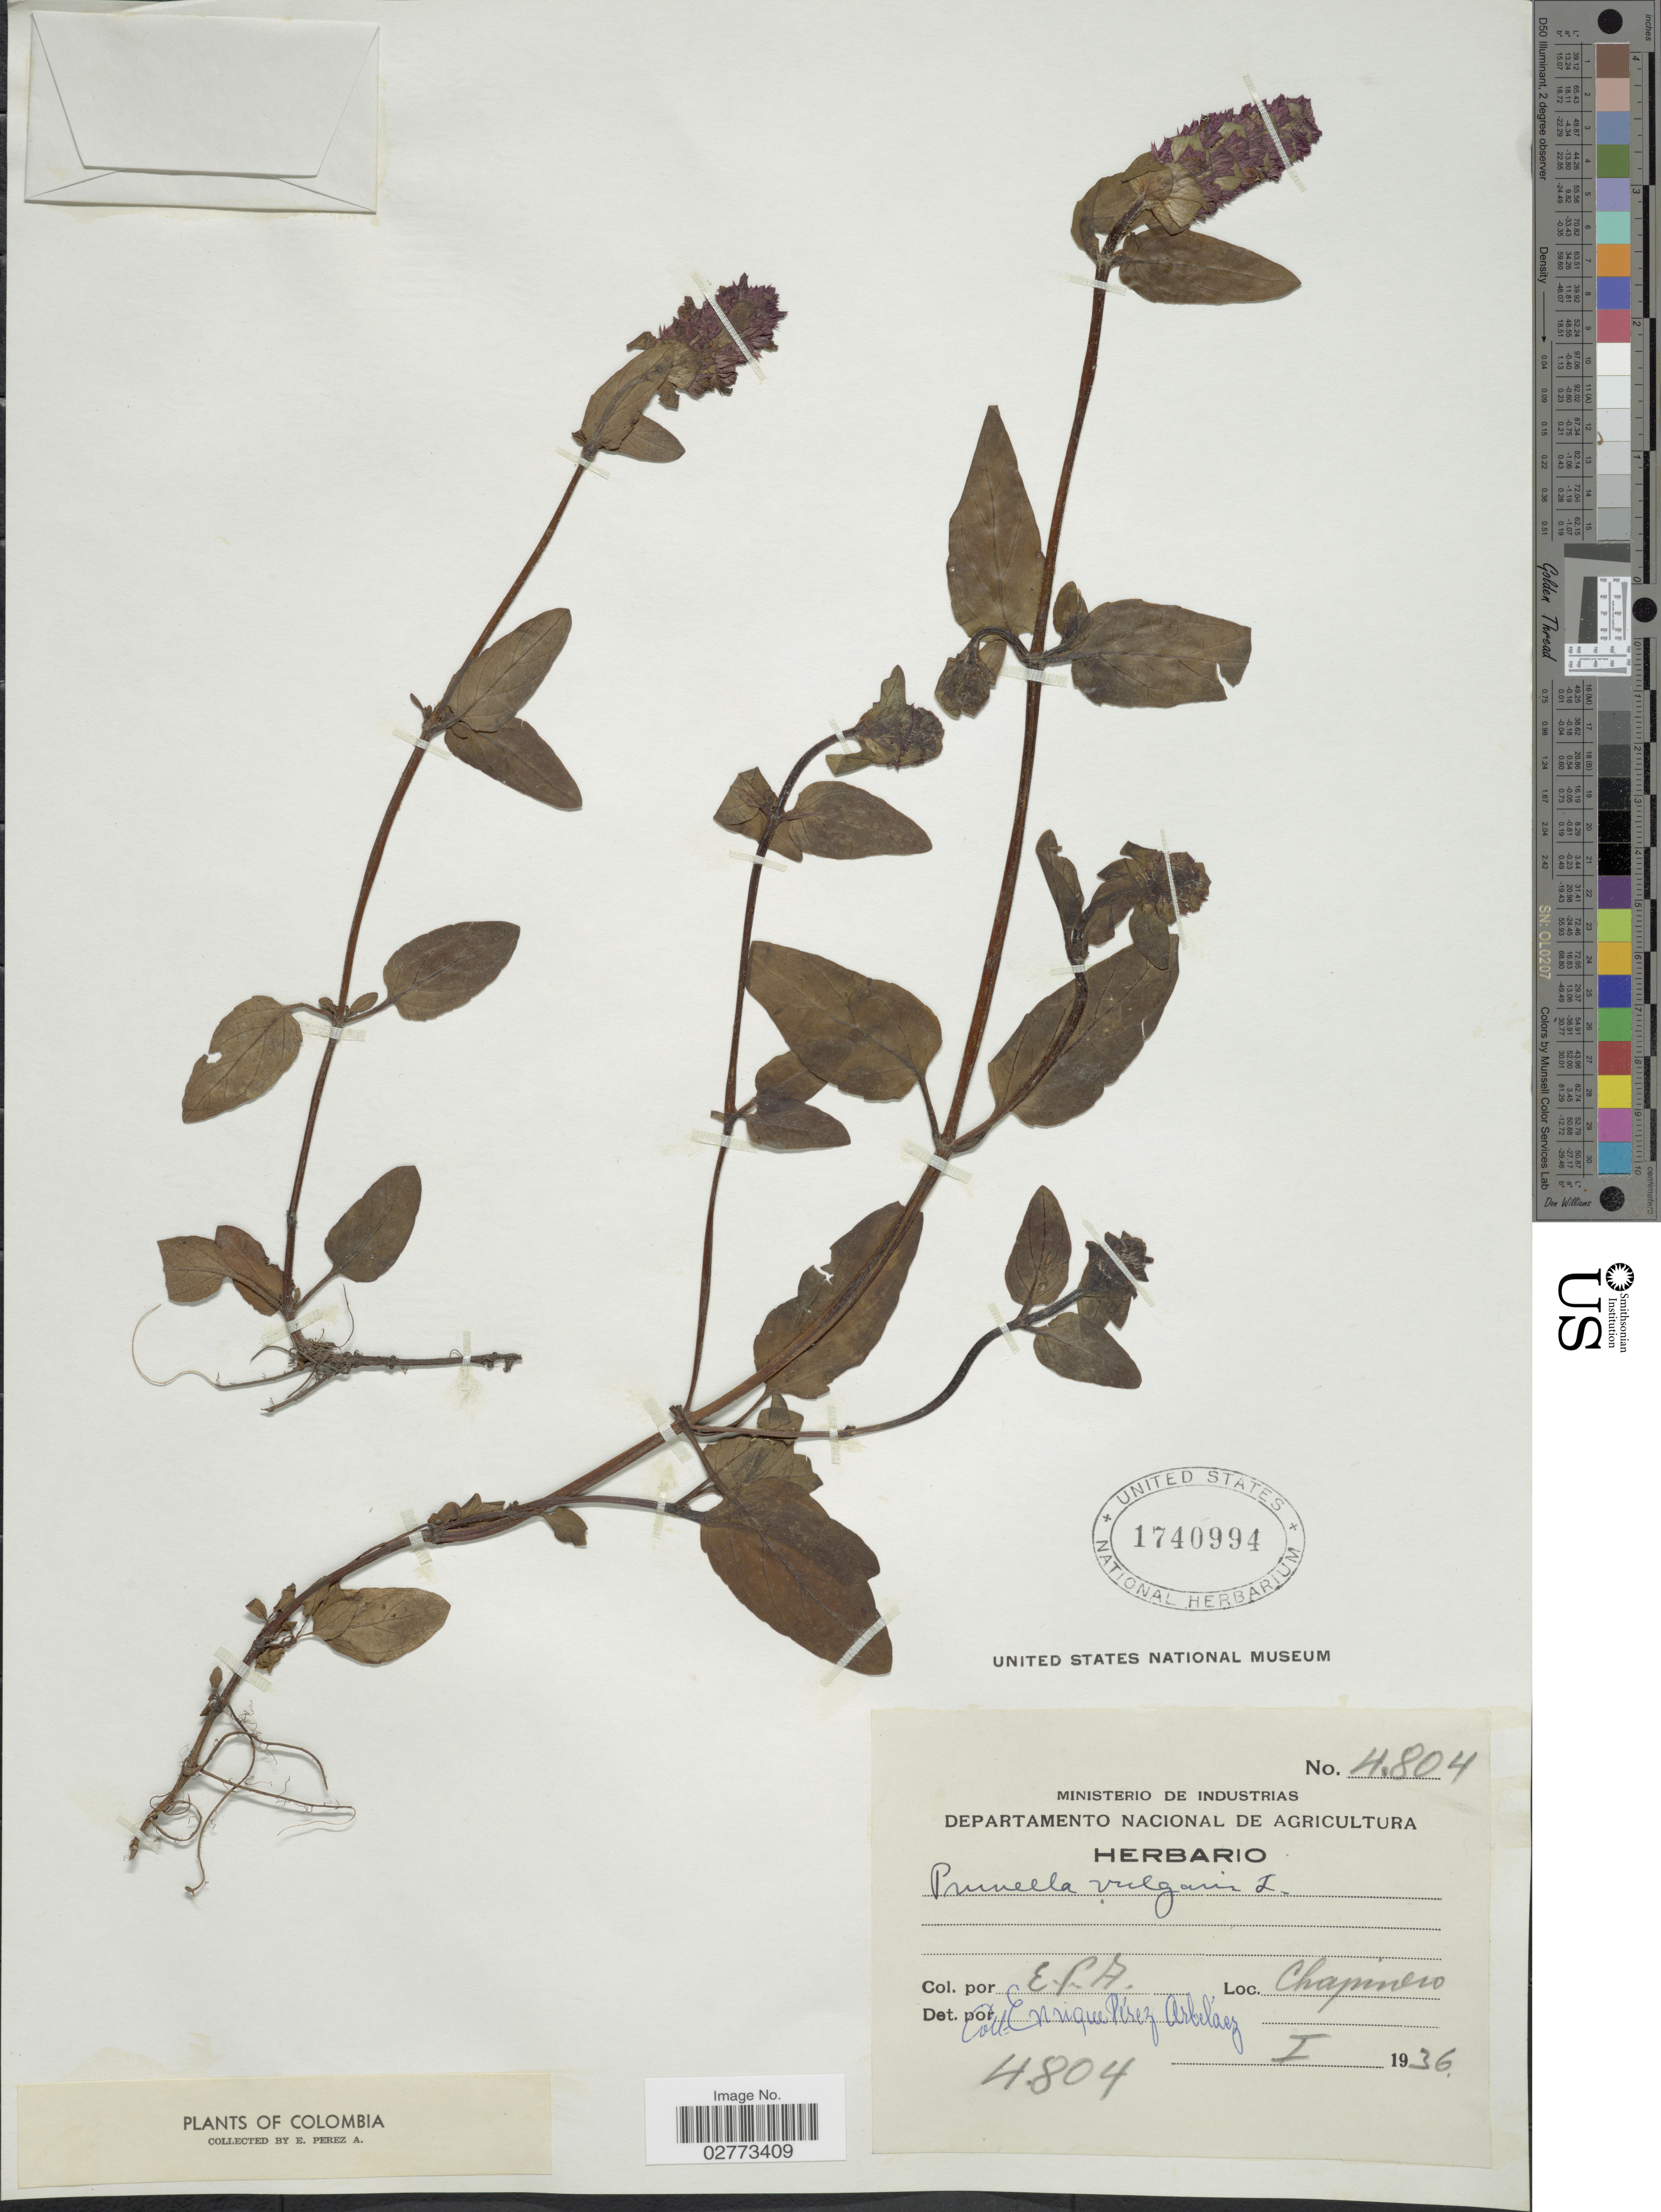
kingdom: Plantae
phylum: Tracheophyta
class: Magnoliopsida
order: Lamiales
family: Lamiaceae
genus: Prunella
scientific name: Prunella vulgaris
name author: L.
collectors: E. Pérez Arbeláez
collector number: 4804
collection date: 1936-01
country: Colombia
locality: Chapinero.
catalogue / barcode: US 1740994